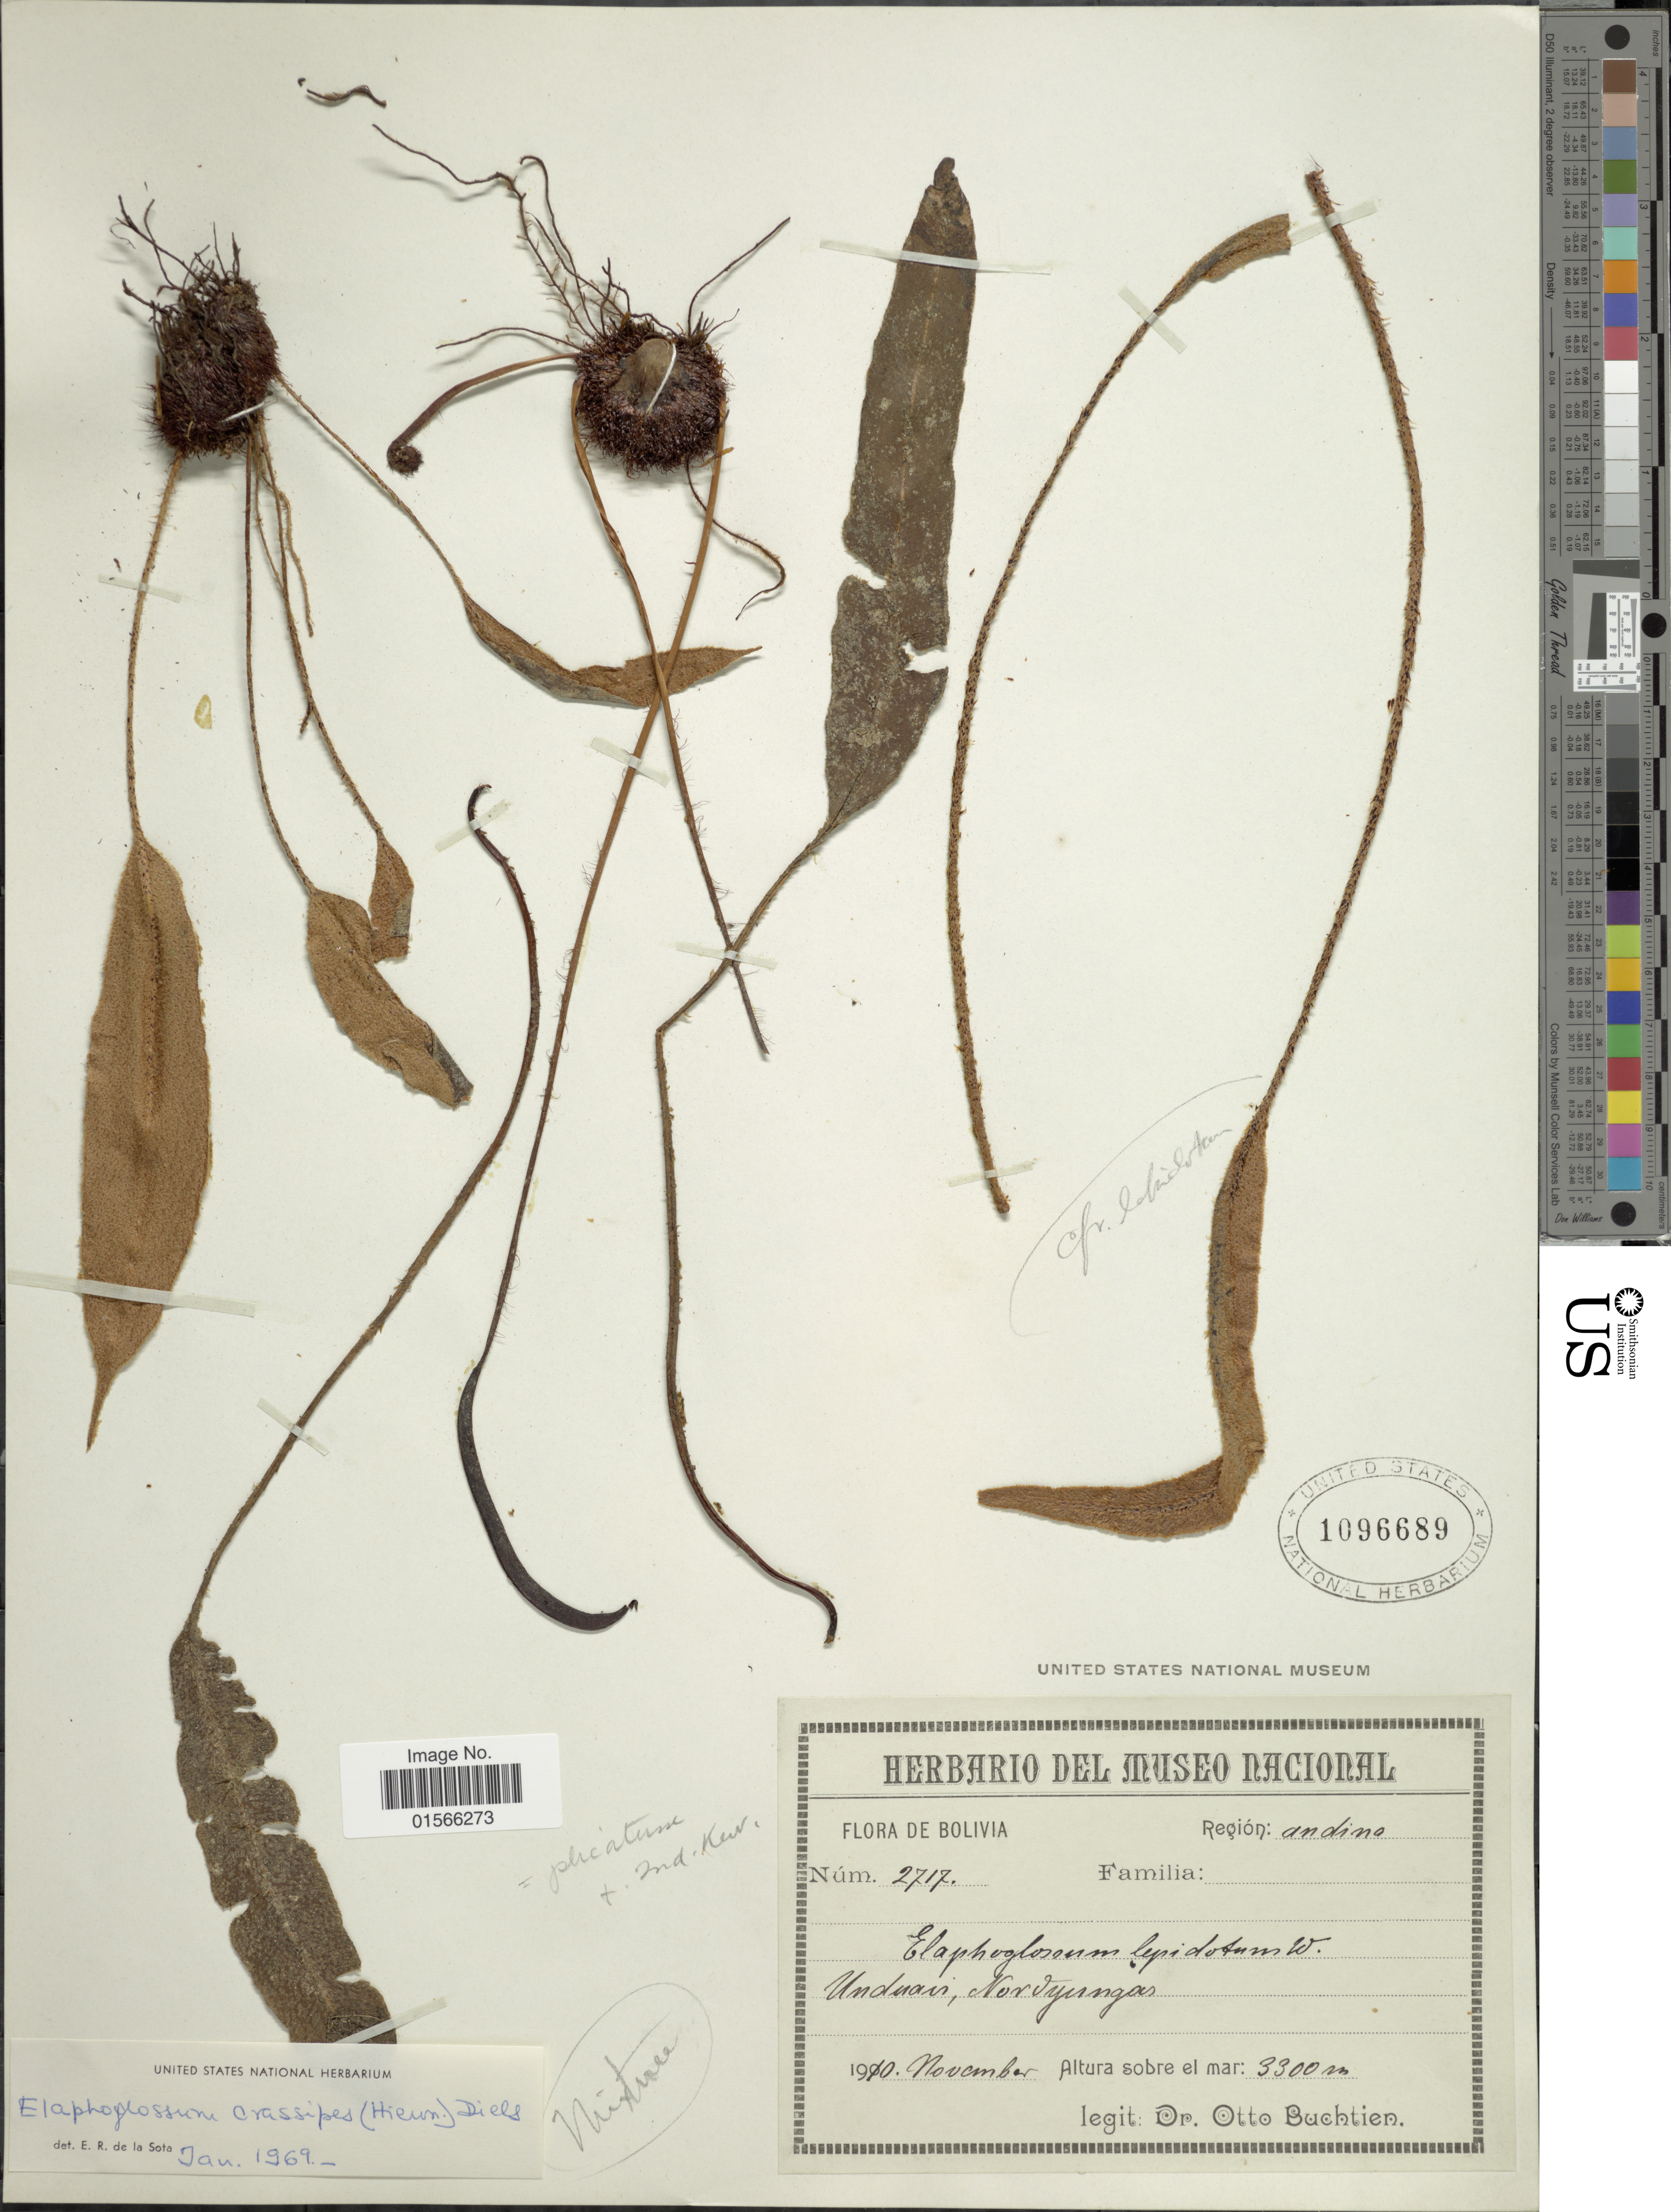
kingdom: Plantae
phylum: Tracheophyta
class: Polypodiopsida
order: Polypodiales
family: Dryopteridaceae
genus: Elaphoglossum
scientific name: Elaphoglossum crassipes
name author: (Hieron.) Diels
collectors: O. Buchtien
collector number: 2717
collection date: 1910-11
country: Bolivia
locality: Unduavi, Nordyungas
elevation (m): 3300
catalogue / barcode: US 1096689